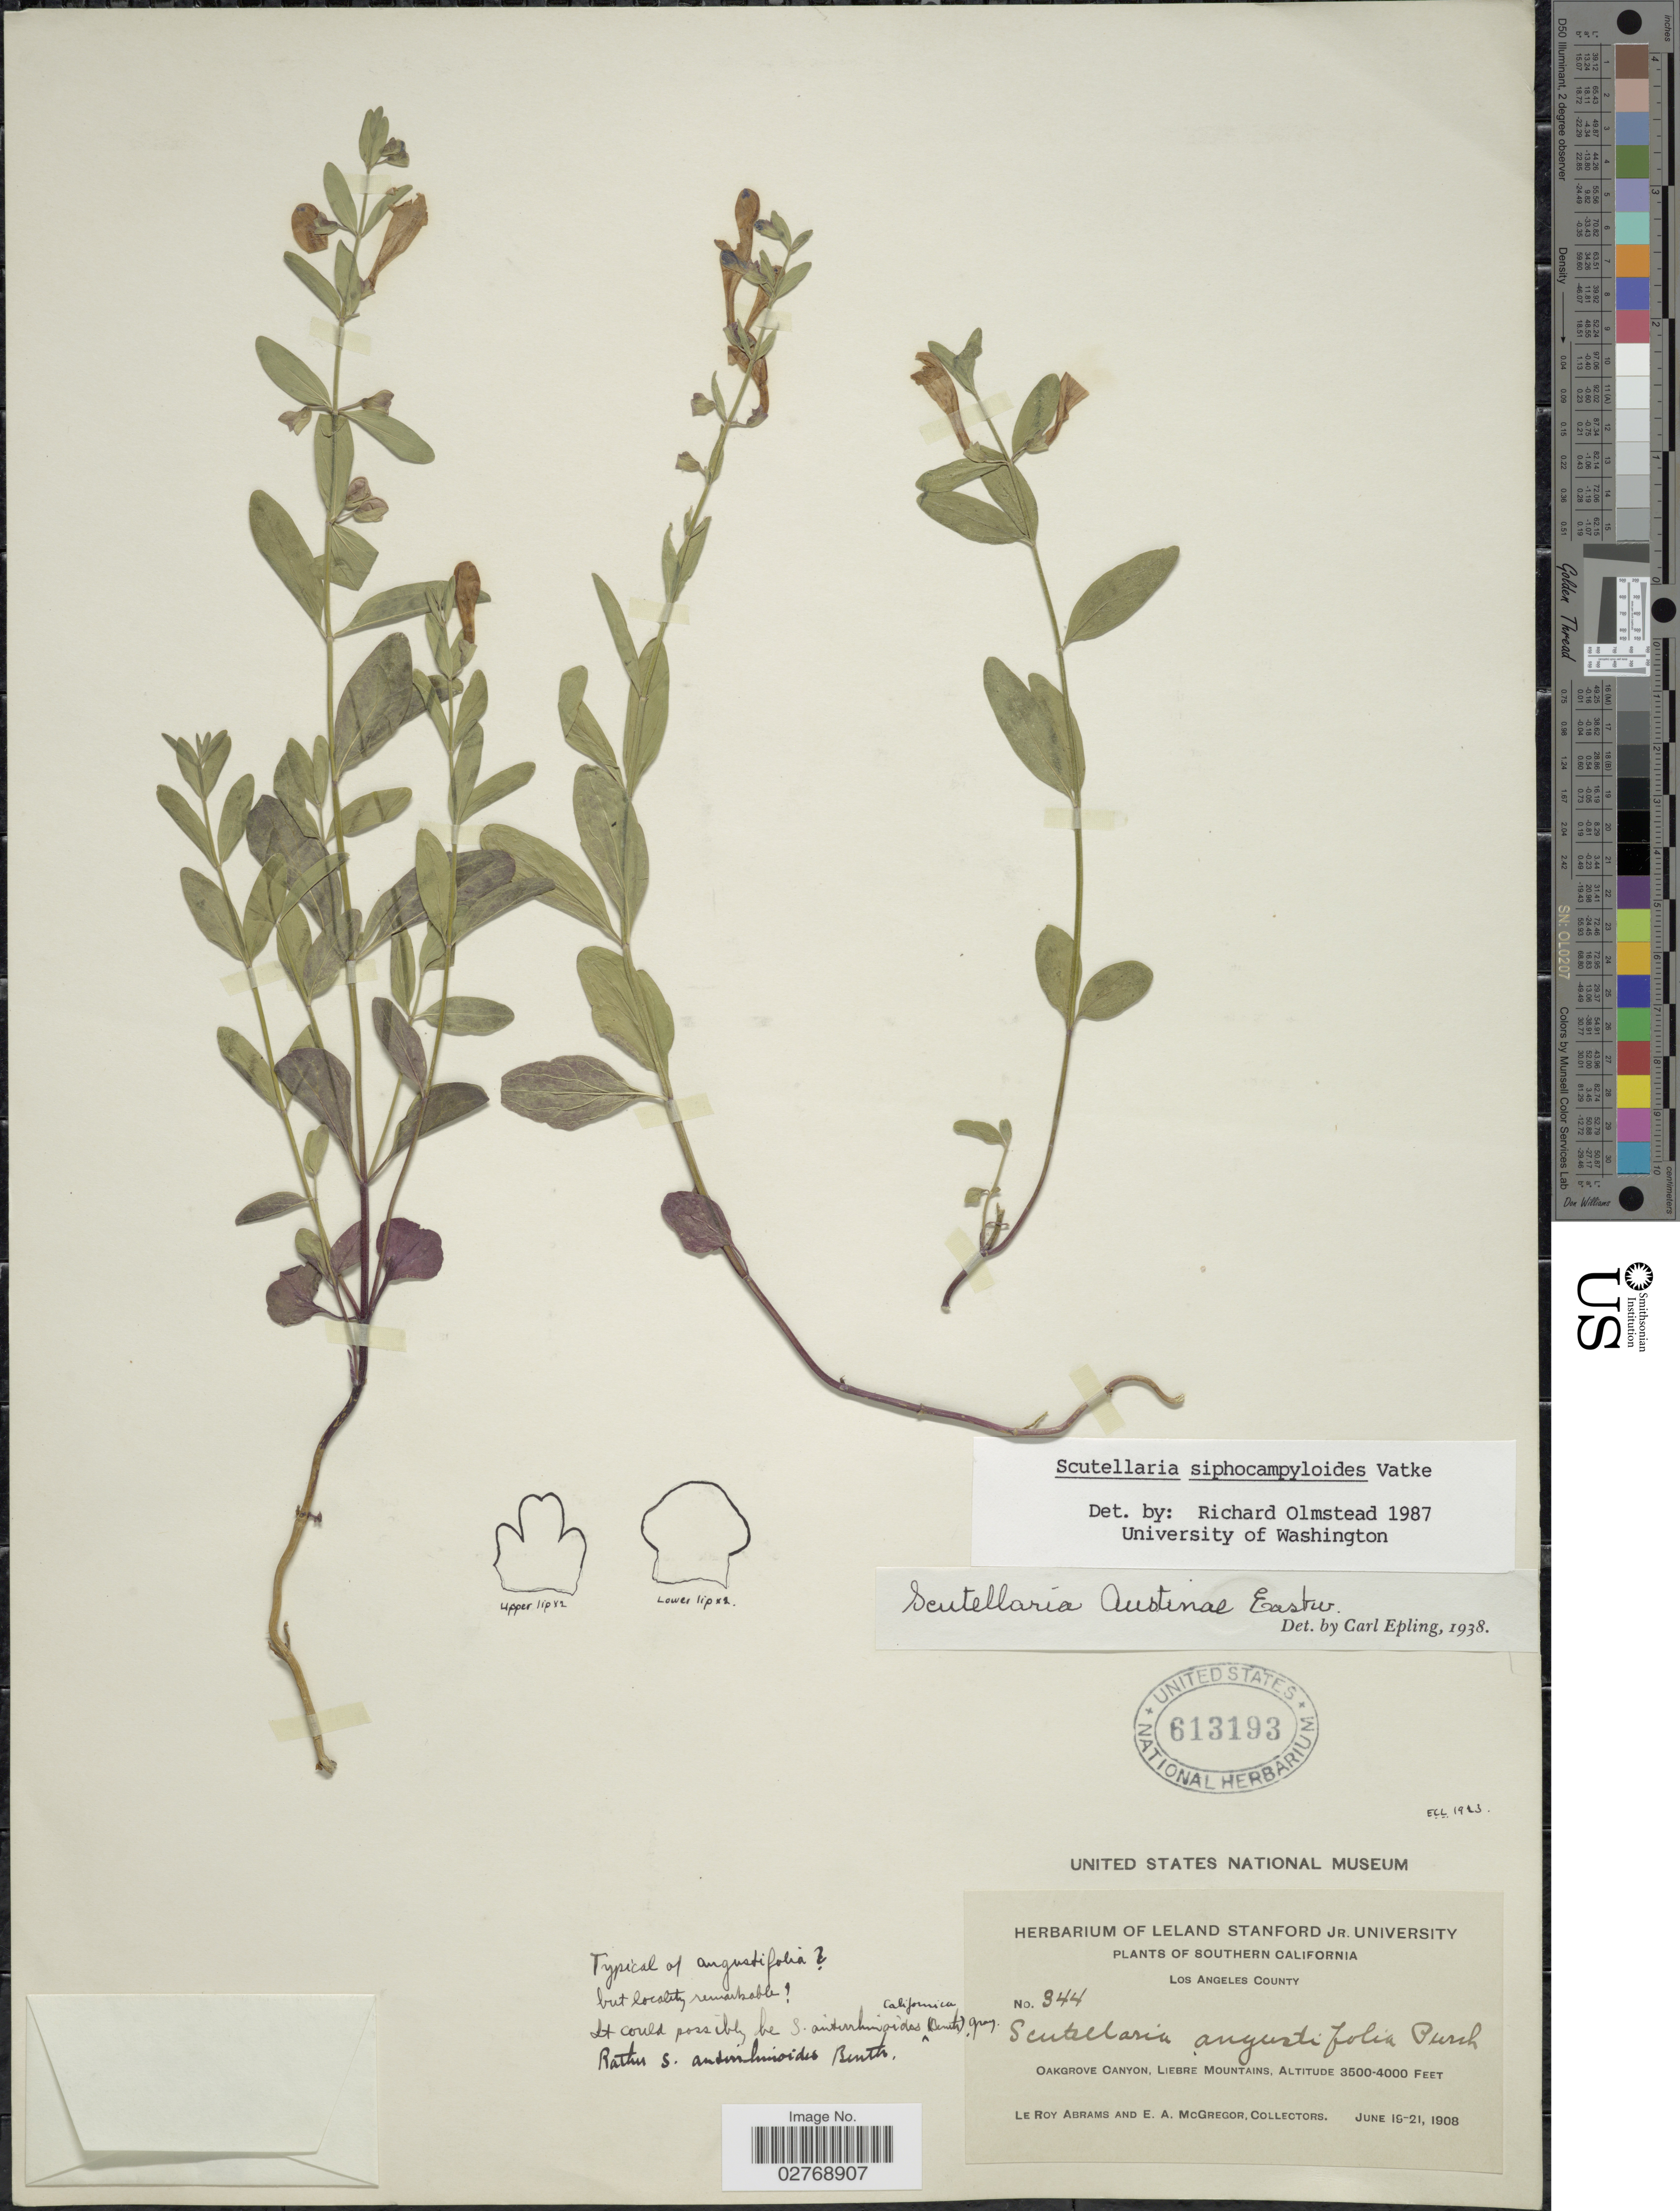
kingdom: Plantae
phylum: Tracheophyta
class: Magnoliopsida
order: Lamiales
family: Lamiaceae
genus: Scutellaria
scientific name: Scutellaria siphocampyloides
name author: Vatke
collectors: L. Abrams & E. A. McGregor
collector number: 944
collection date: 1908-06-19/1908-06-21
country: United States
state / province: California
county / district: Los Angeles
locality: Southern California. Los Angeles County. Oakgrove Canyon, Liebre Mountains.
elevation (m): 1067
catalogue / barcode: US 613193